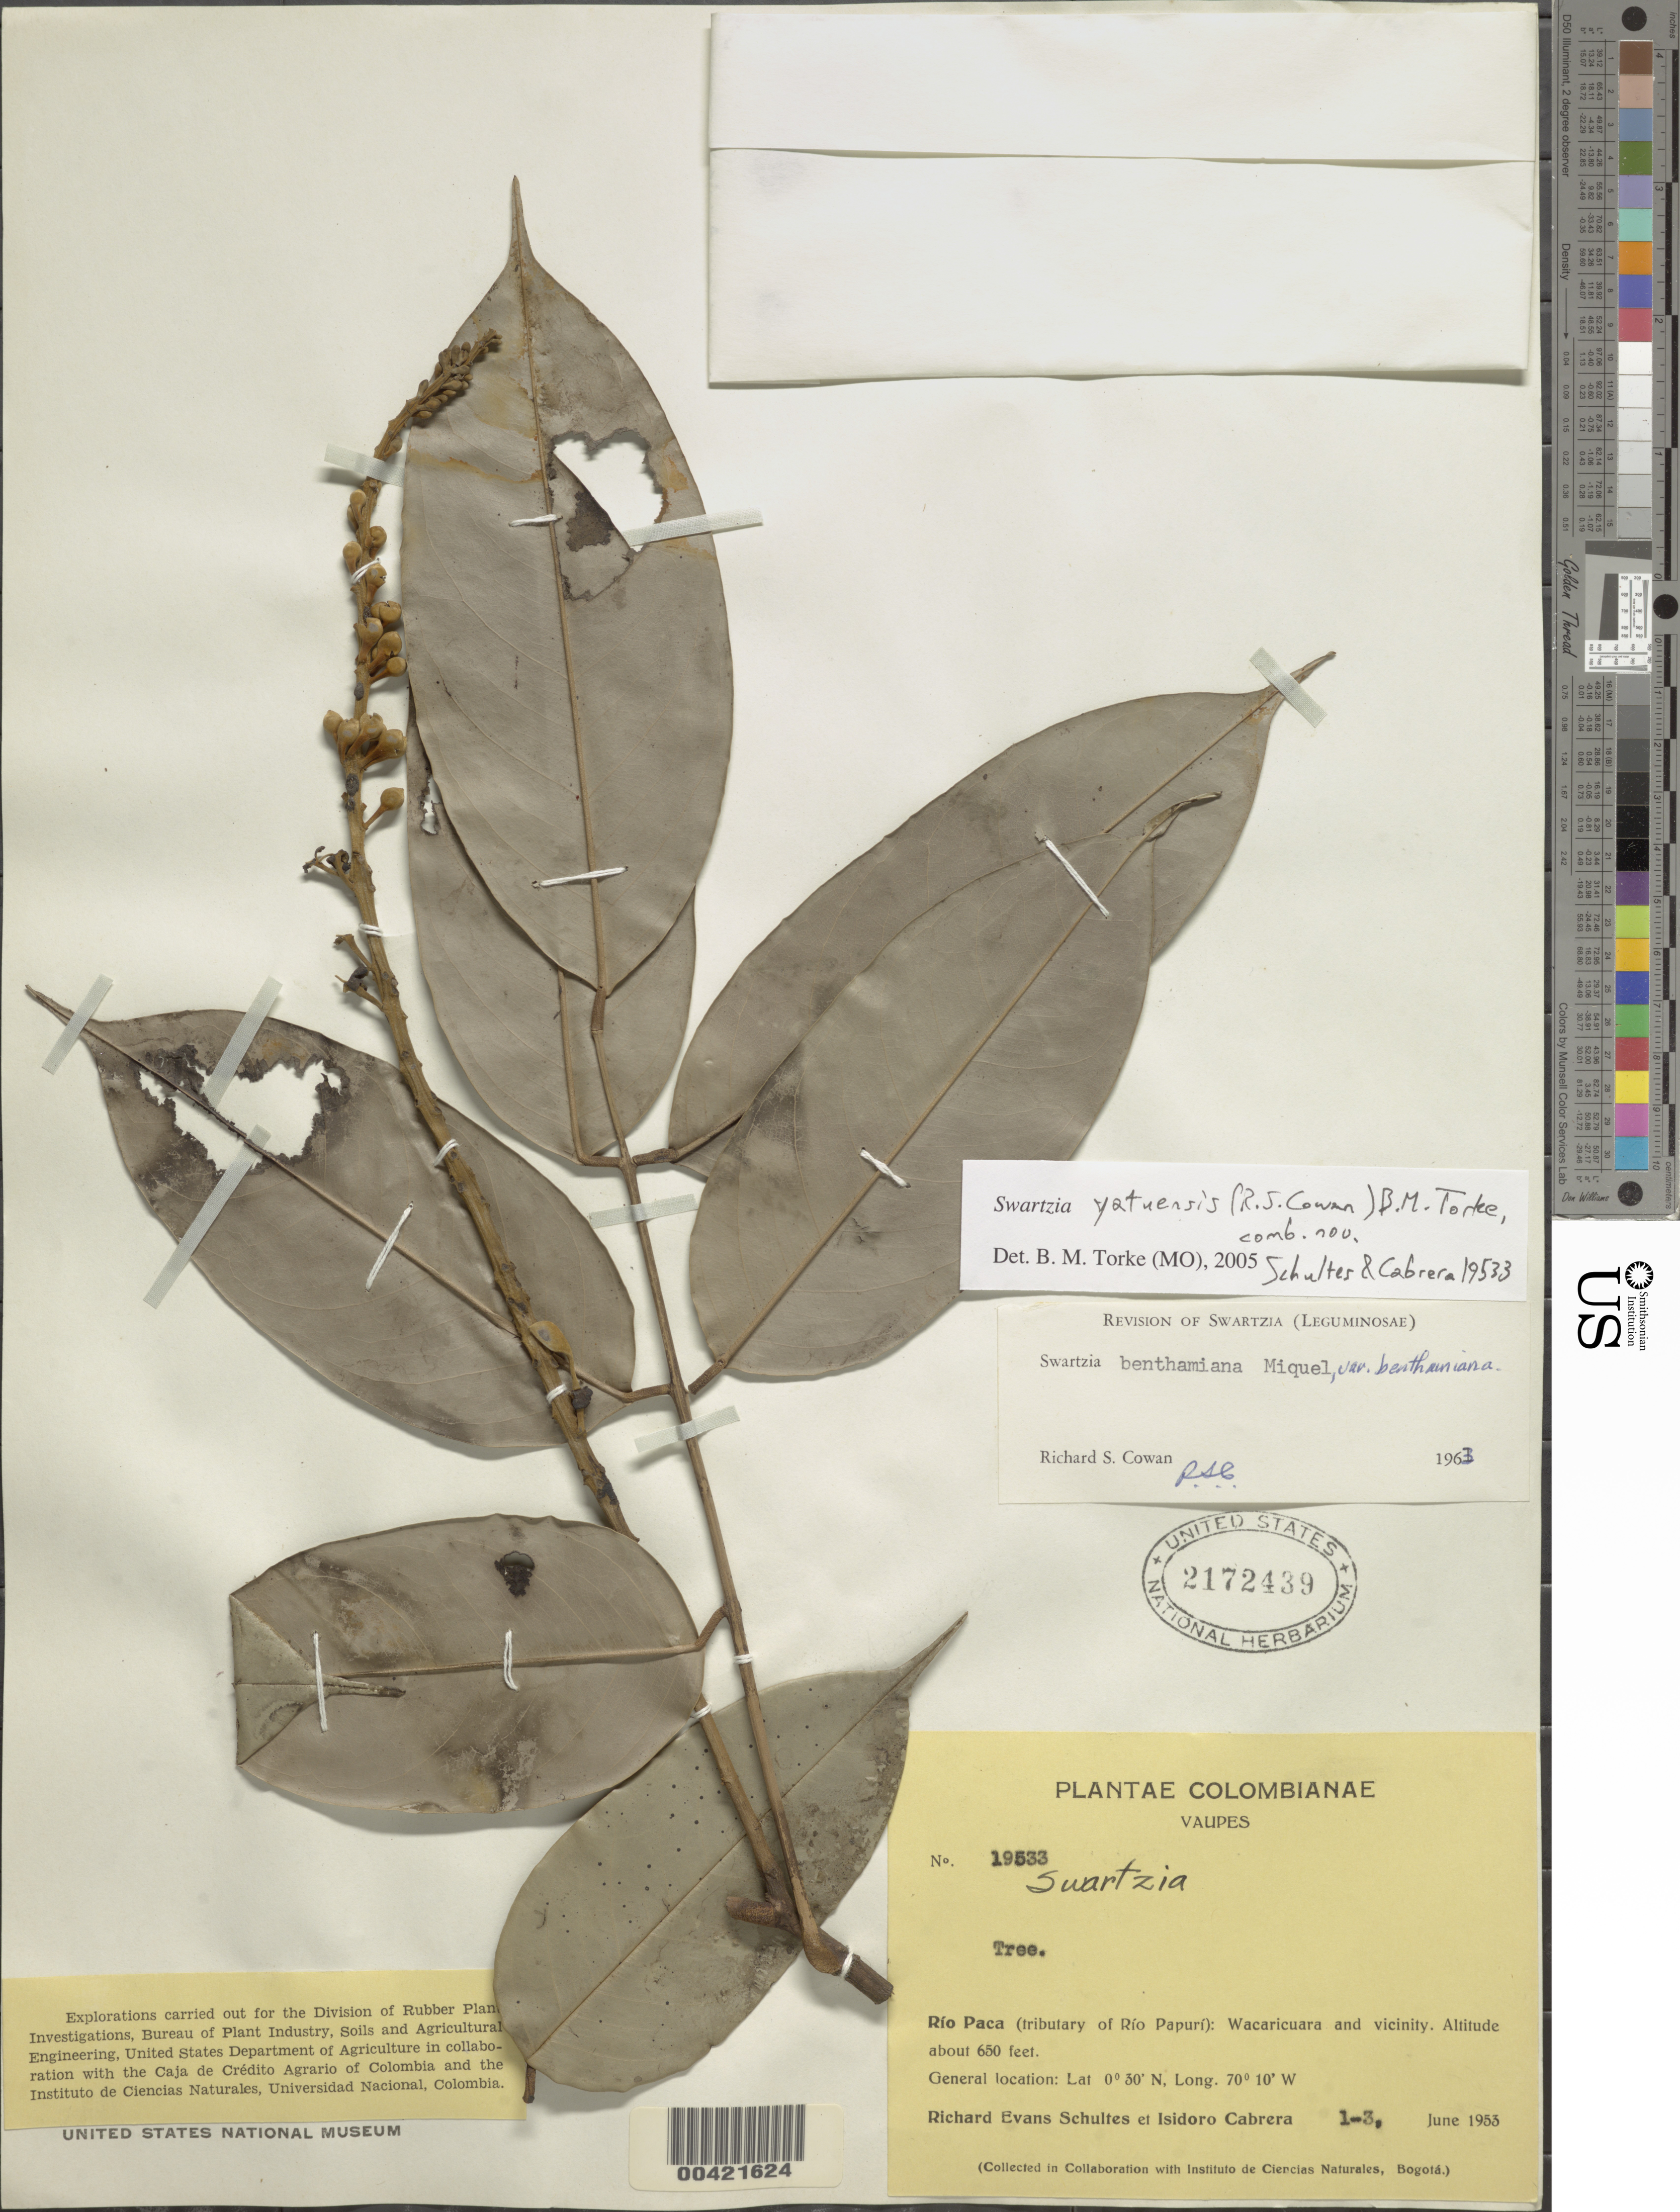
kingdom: Plantae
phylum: Tracheophyta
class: Magnoliopsida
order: Fabales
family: Fabaceae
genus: Swartzia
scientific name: Swartzia yatuensis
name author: (R.S. Cowan) Torke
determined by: Torke, B. M., (MO)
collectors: R. E. Schultes & I. Cabrera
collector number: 19533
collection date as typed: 01 Jun 1953 to 03 Jun 1953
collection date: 1953-06-01/1953-06-03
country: Colombia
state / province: Vaupés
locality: Wacaricuara and vicinity, Rio Paca (tributary of Rio Papuri)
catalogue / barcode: US 2172439